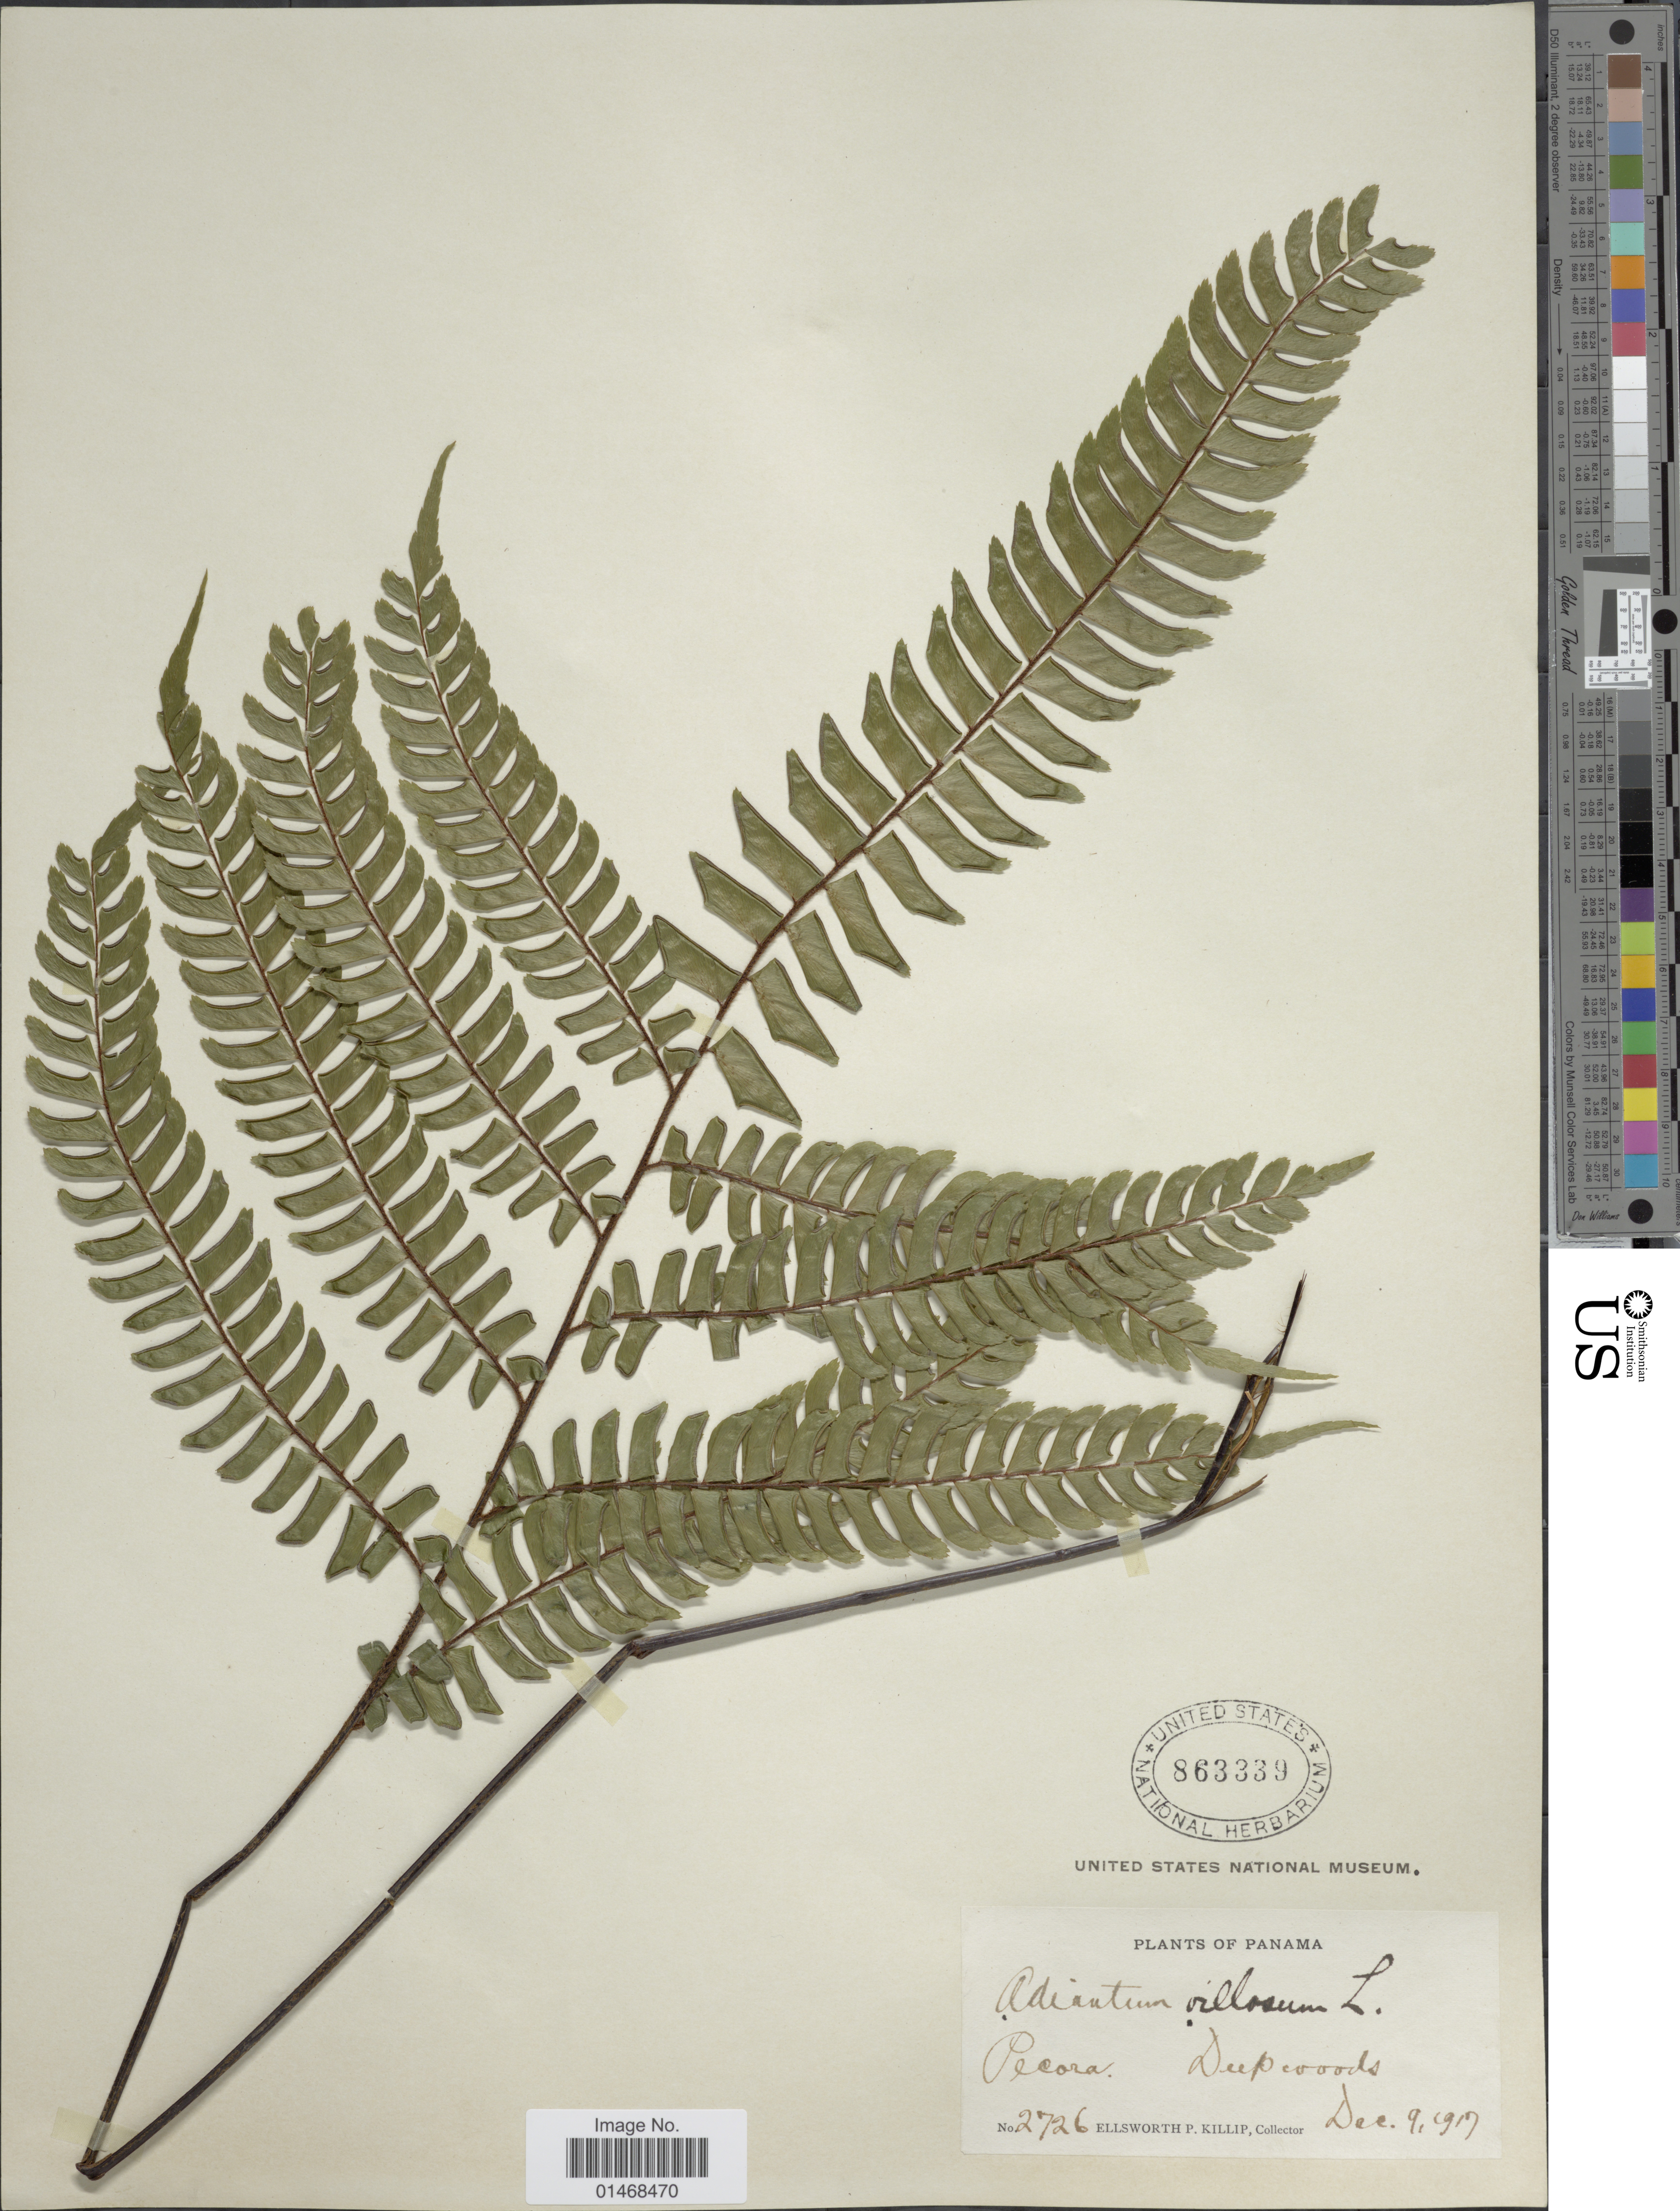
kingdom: Plantae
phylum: Tracheophyta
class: Polypodiopsida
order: Polypodiales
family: Pteridaceae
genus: Adiantum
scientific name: Adiantum villosum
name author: L.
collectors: E. P. Killip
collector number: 2726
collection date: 1917-12-09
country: Panama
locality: Pacora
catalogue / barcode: US 863339